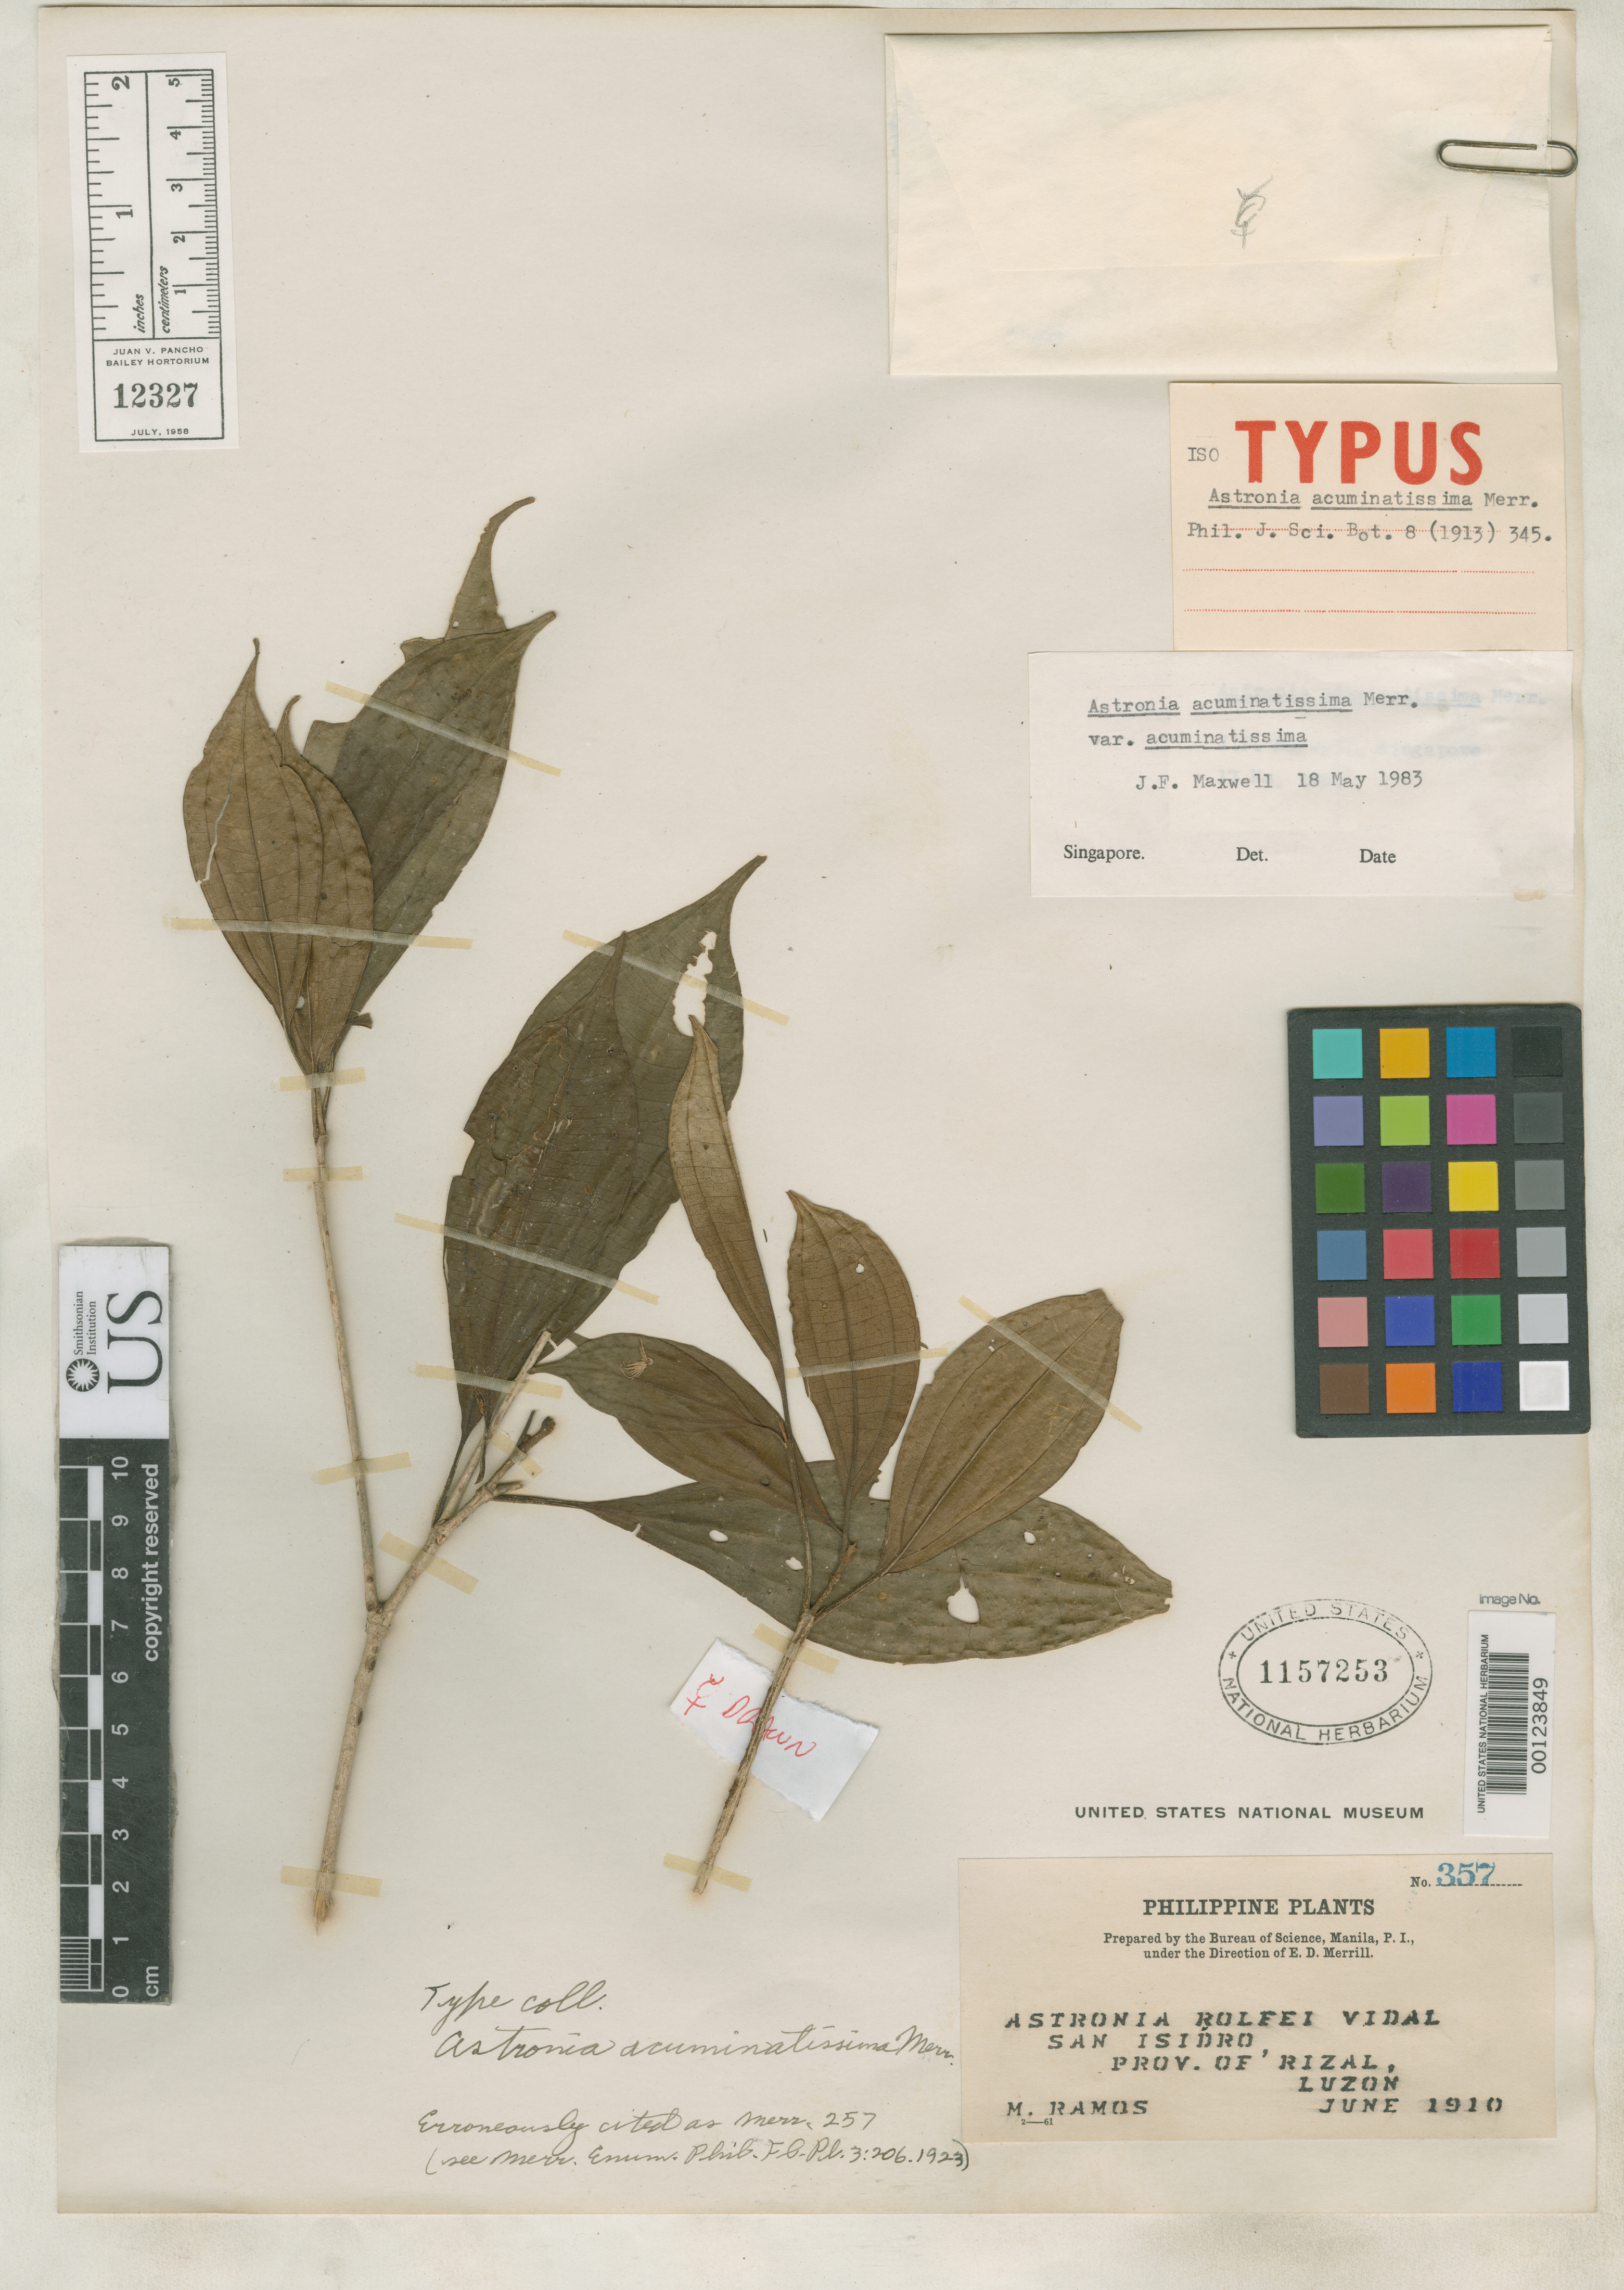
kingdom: Plantae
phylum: Tracheophyta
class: Magnoliopsida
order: Myrtales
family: Melastomataceae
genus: Astronia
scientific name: Astronia acuminatissima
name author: Merr.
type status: Isotype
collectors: M. Ramos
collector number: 357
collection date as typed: Jun 1910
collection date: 1910-06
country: Philippines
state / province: Calabarzon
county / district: Rizal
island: Luzon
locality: San Isidro.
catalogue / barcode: US 1157253